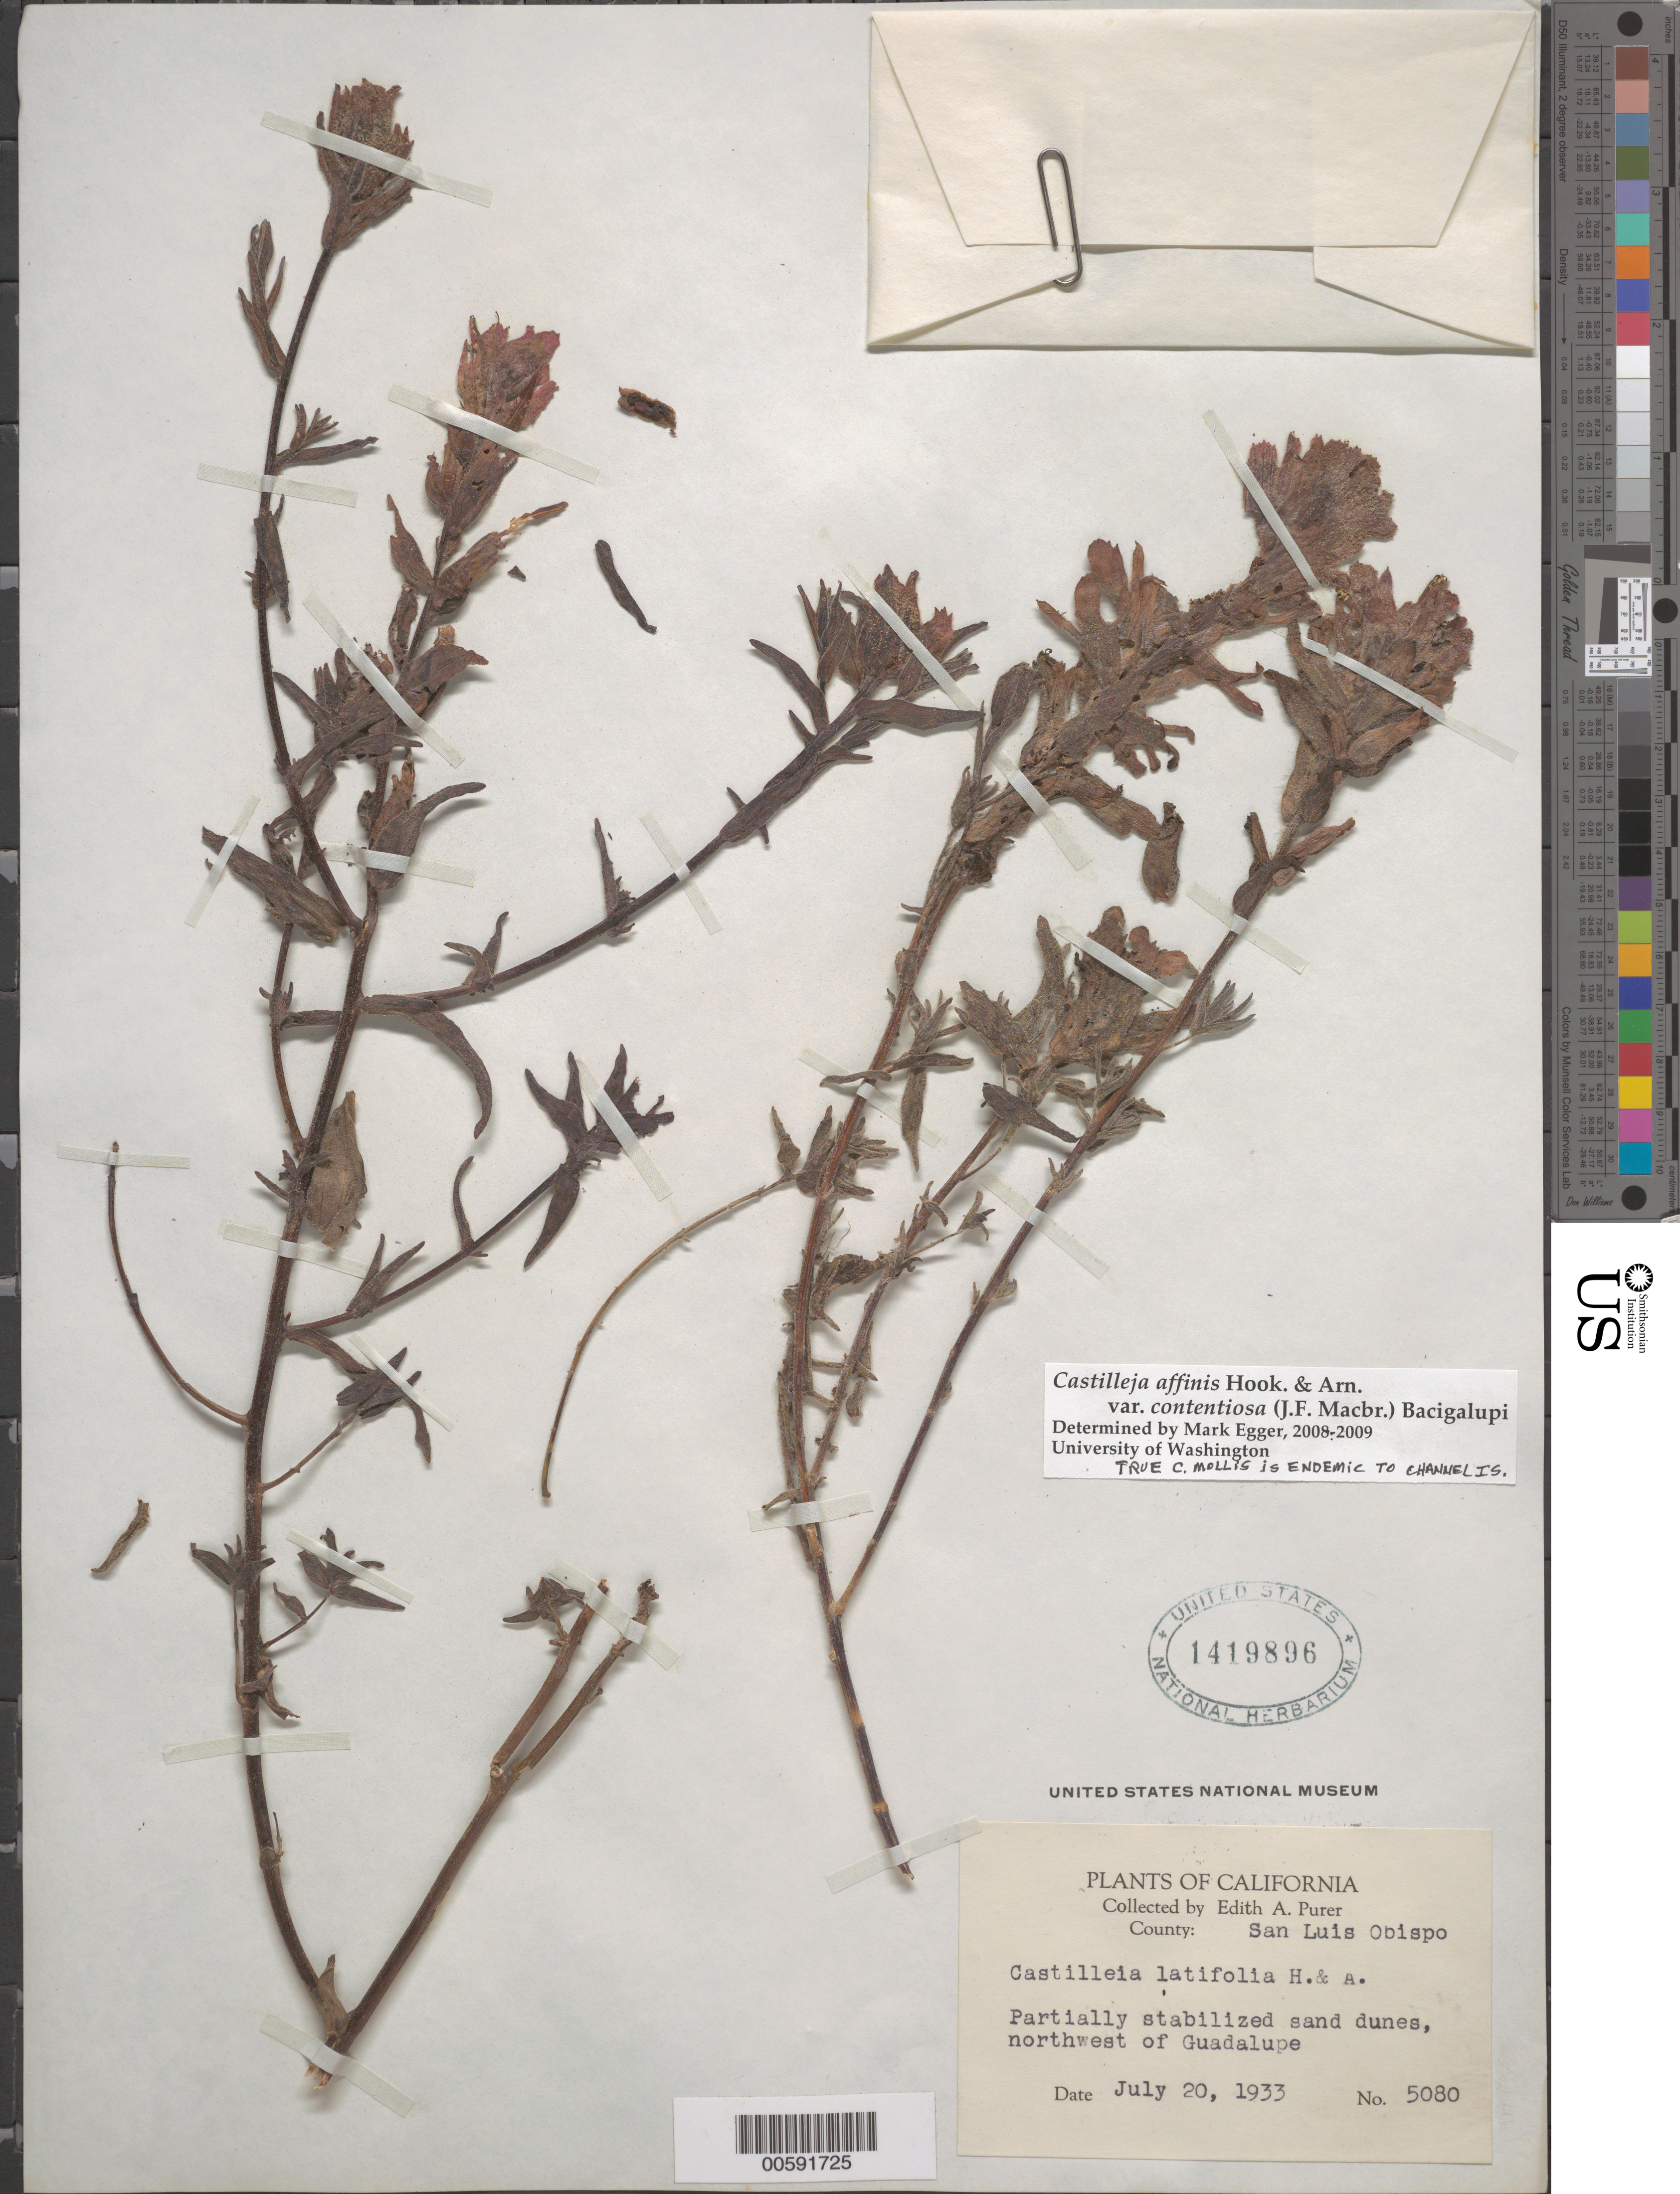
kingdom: Plantae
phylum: Tracheophyta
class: Magnoliopsida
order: Lamiales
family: Orobanchaceae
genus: Castilleja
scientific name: Castilleja affinis var. contentiosa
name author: (J.F. Macbr.) Bacigalupi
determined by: Egger, J. M., University of Washington Botanic Gardens (UNITED STATES)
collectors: E. Purer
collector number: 5080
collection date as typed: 20 Jul 1933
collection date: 1933-07-20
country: United States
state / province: California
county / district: San Luis Obispo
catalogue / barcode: US 1419896